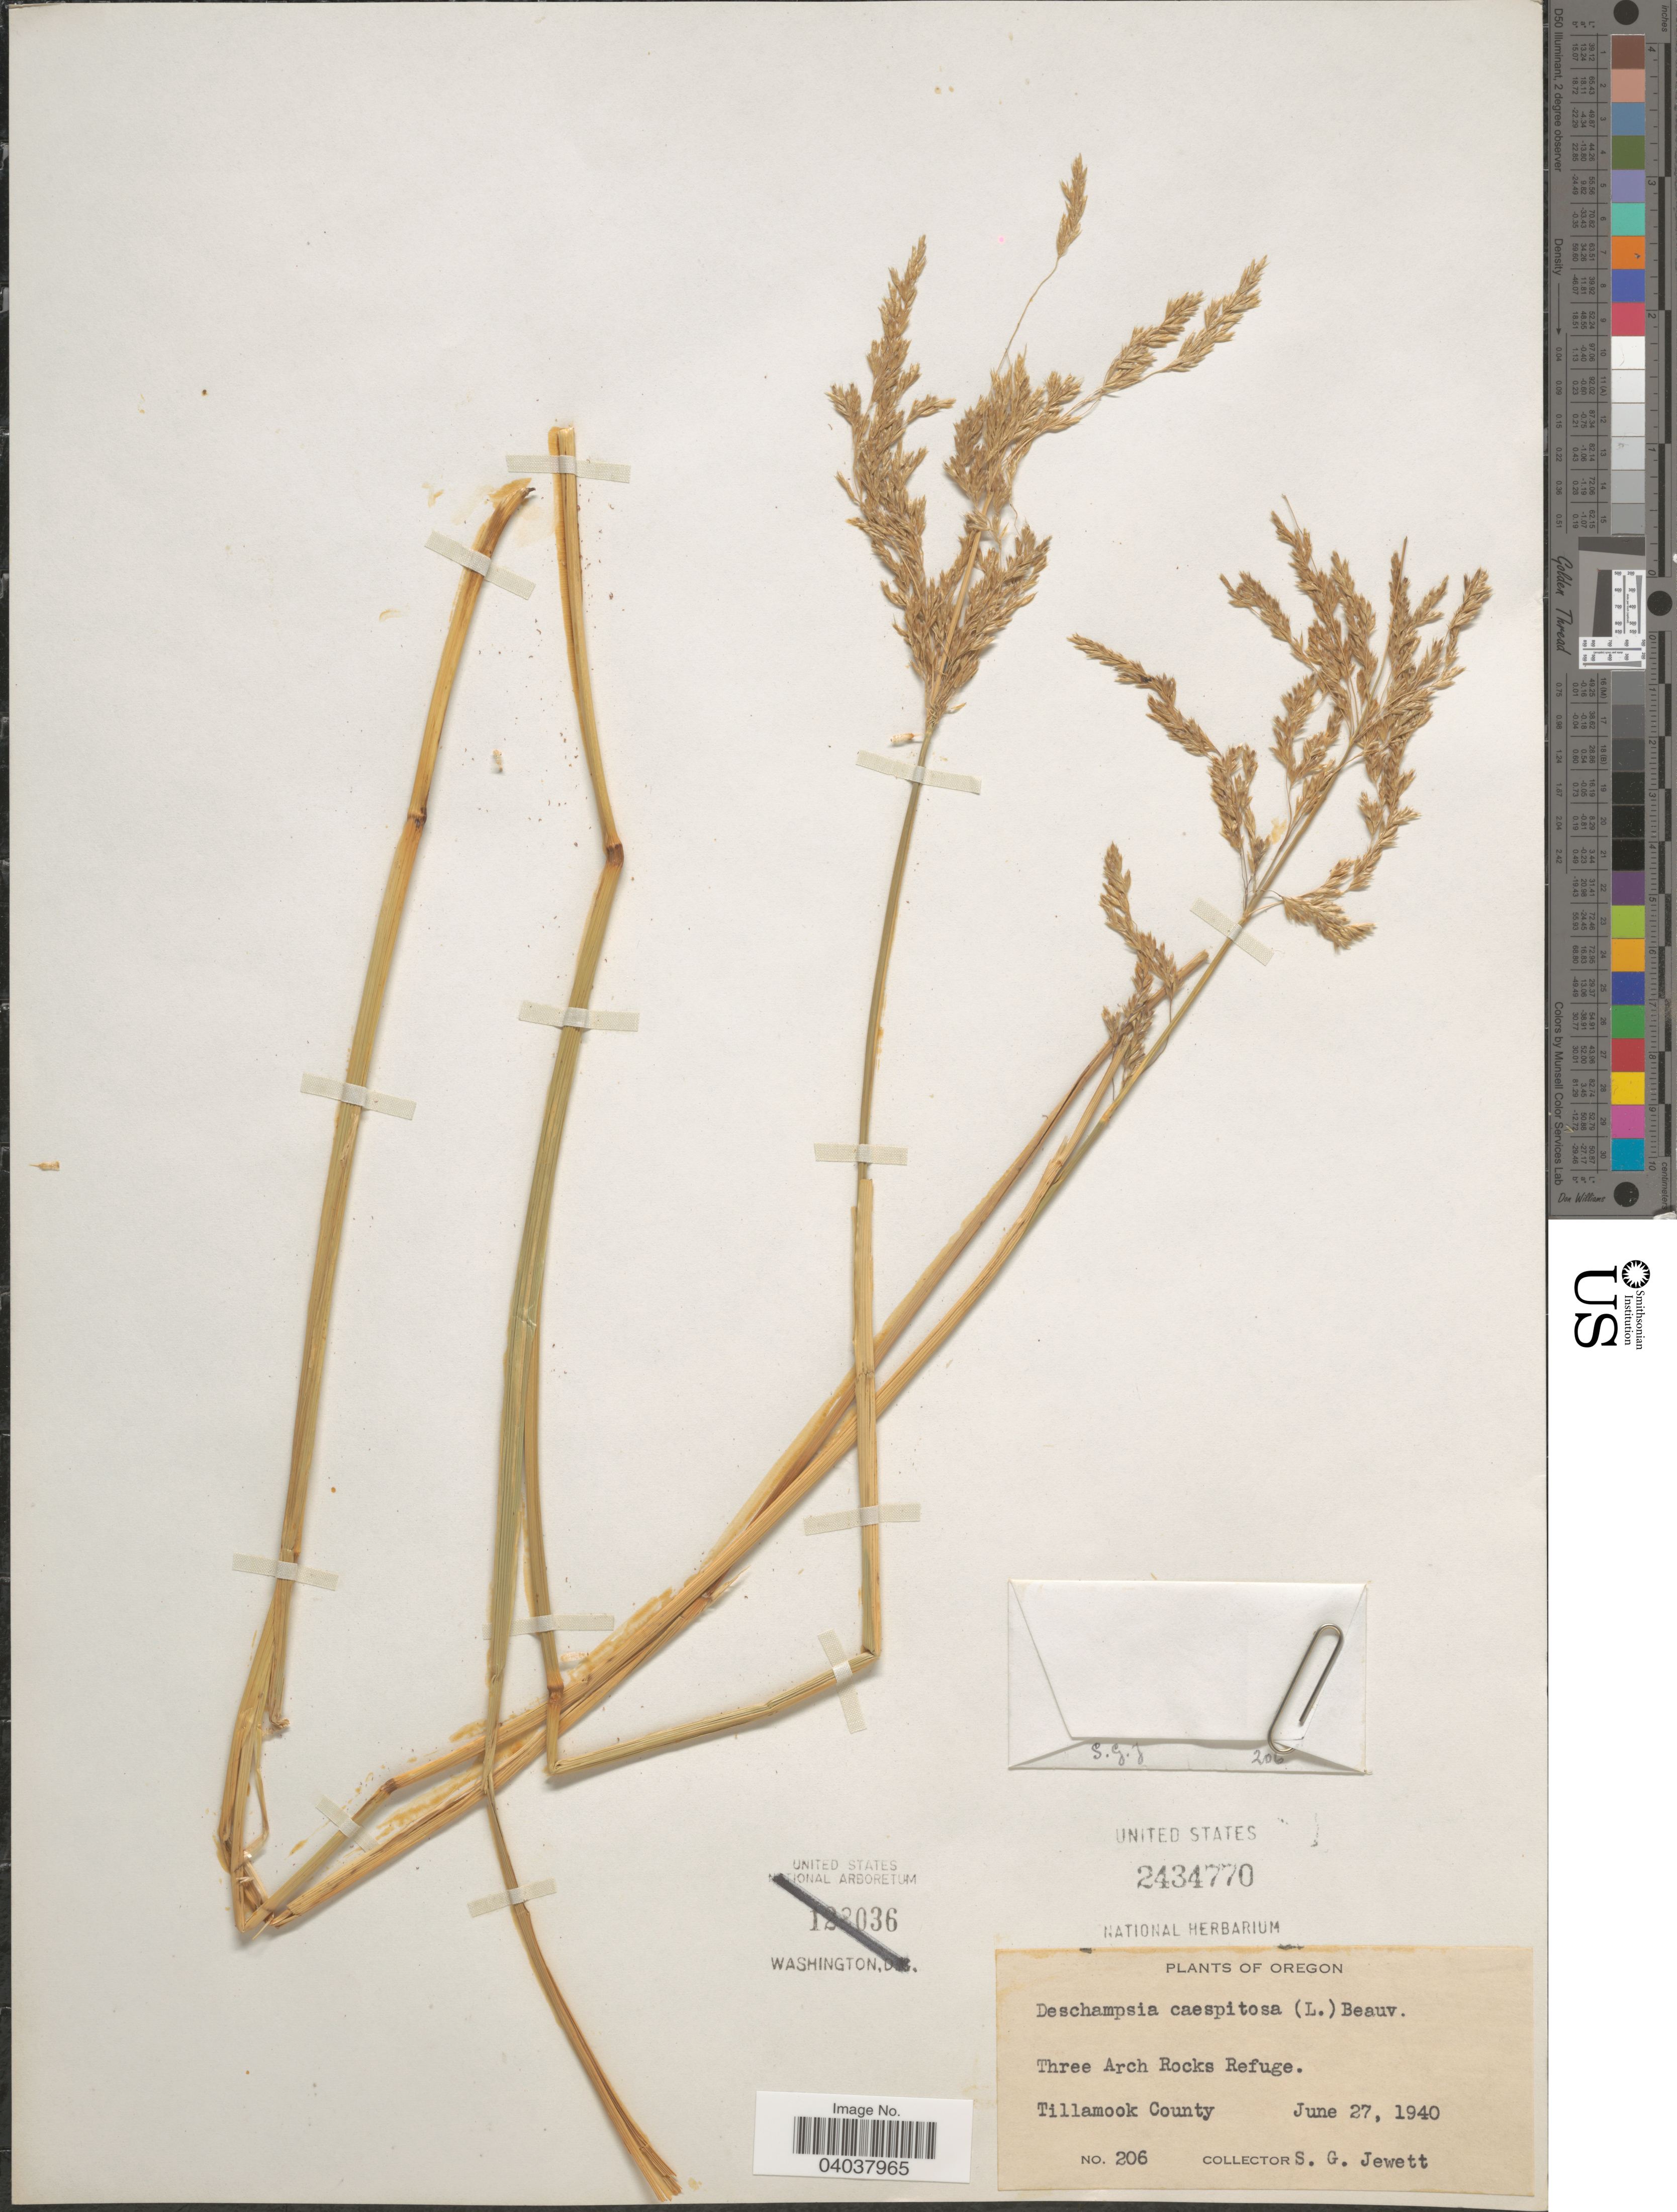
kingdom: Plantae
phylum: Tracheophyta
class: Liliopsida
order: Poales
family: Poaceae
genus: Deschampsia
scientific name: Deschampsia cespitosa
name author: (L.) P. Beauv.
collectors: S. Jewett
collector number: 206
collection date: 1940-06-27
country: United States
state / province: Oregon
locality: Three Arch Rocks Refuge. Tillamook County.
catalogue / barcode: US 2434770